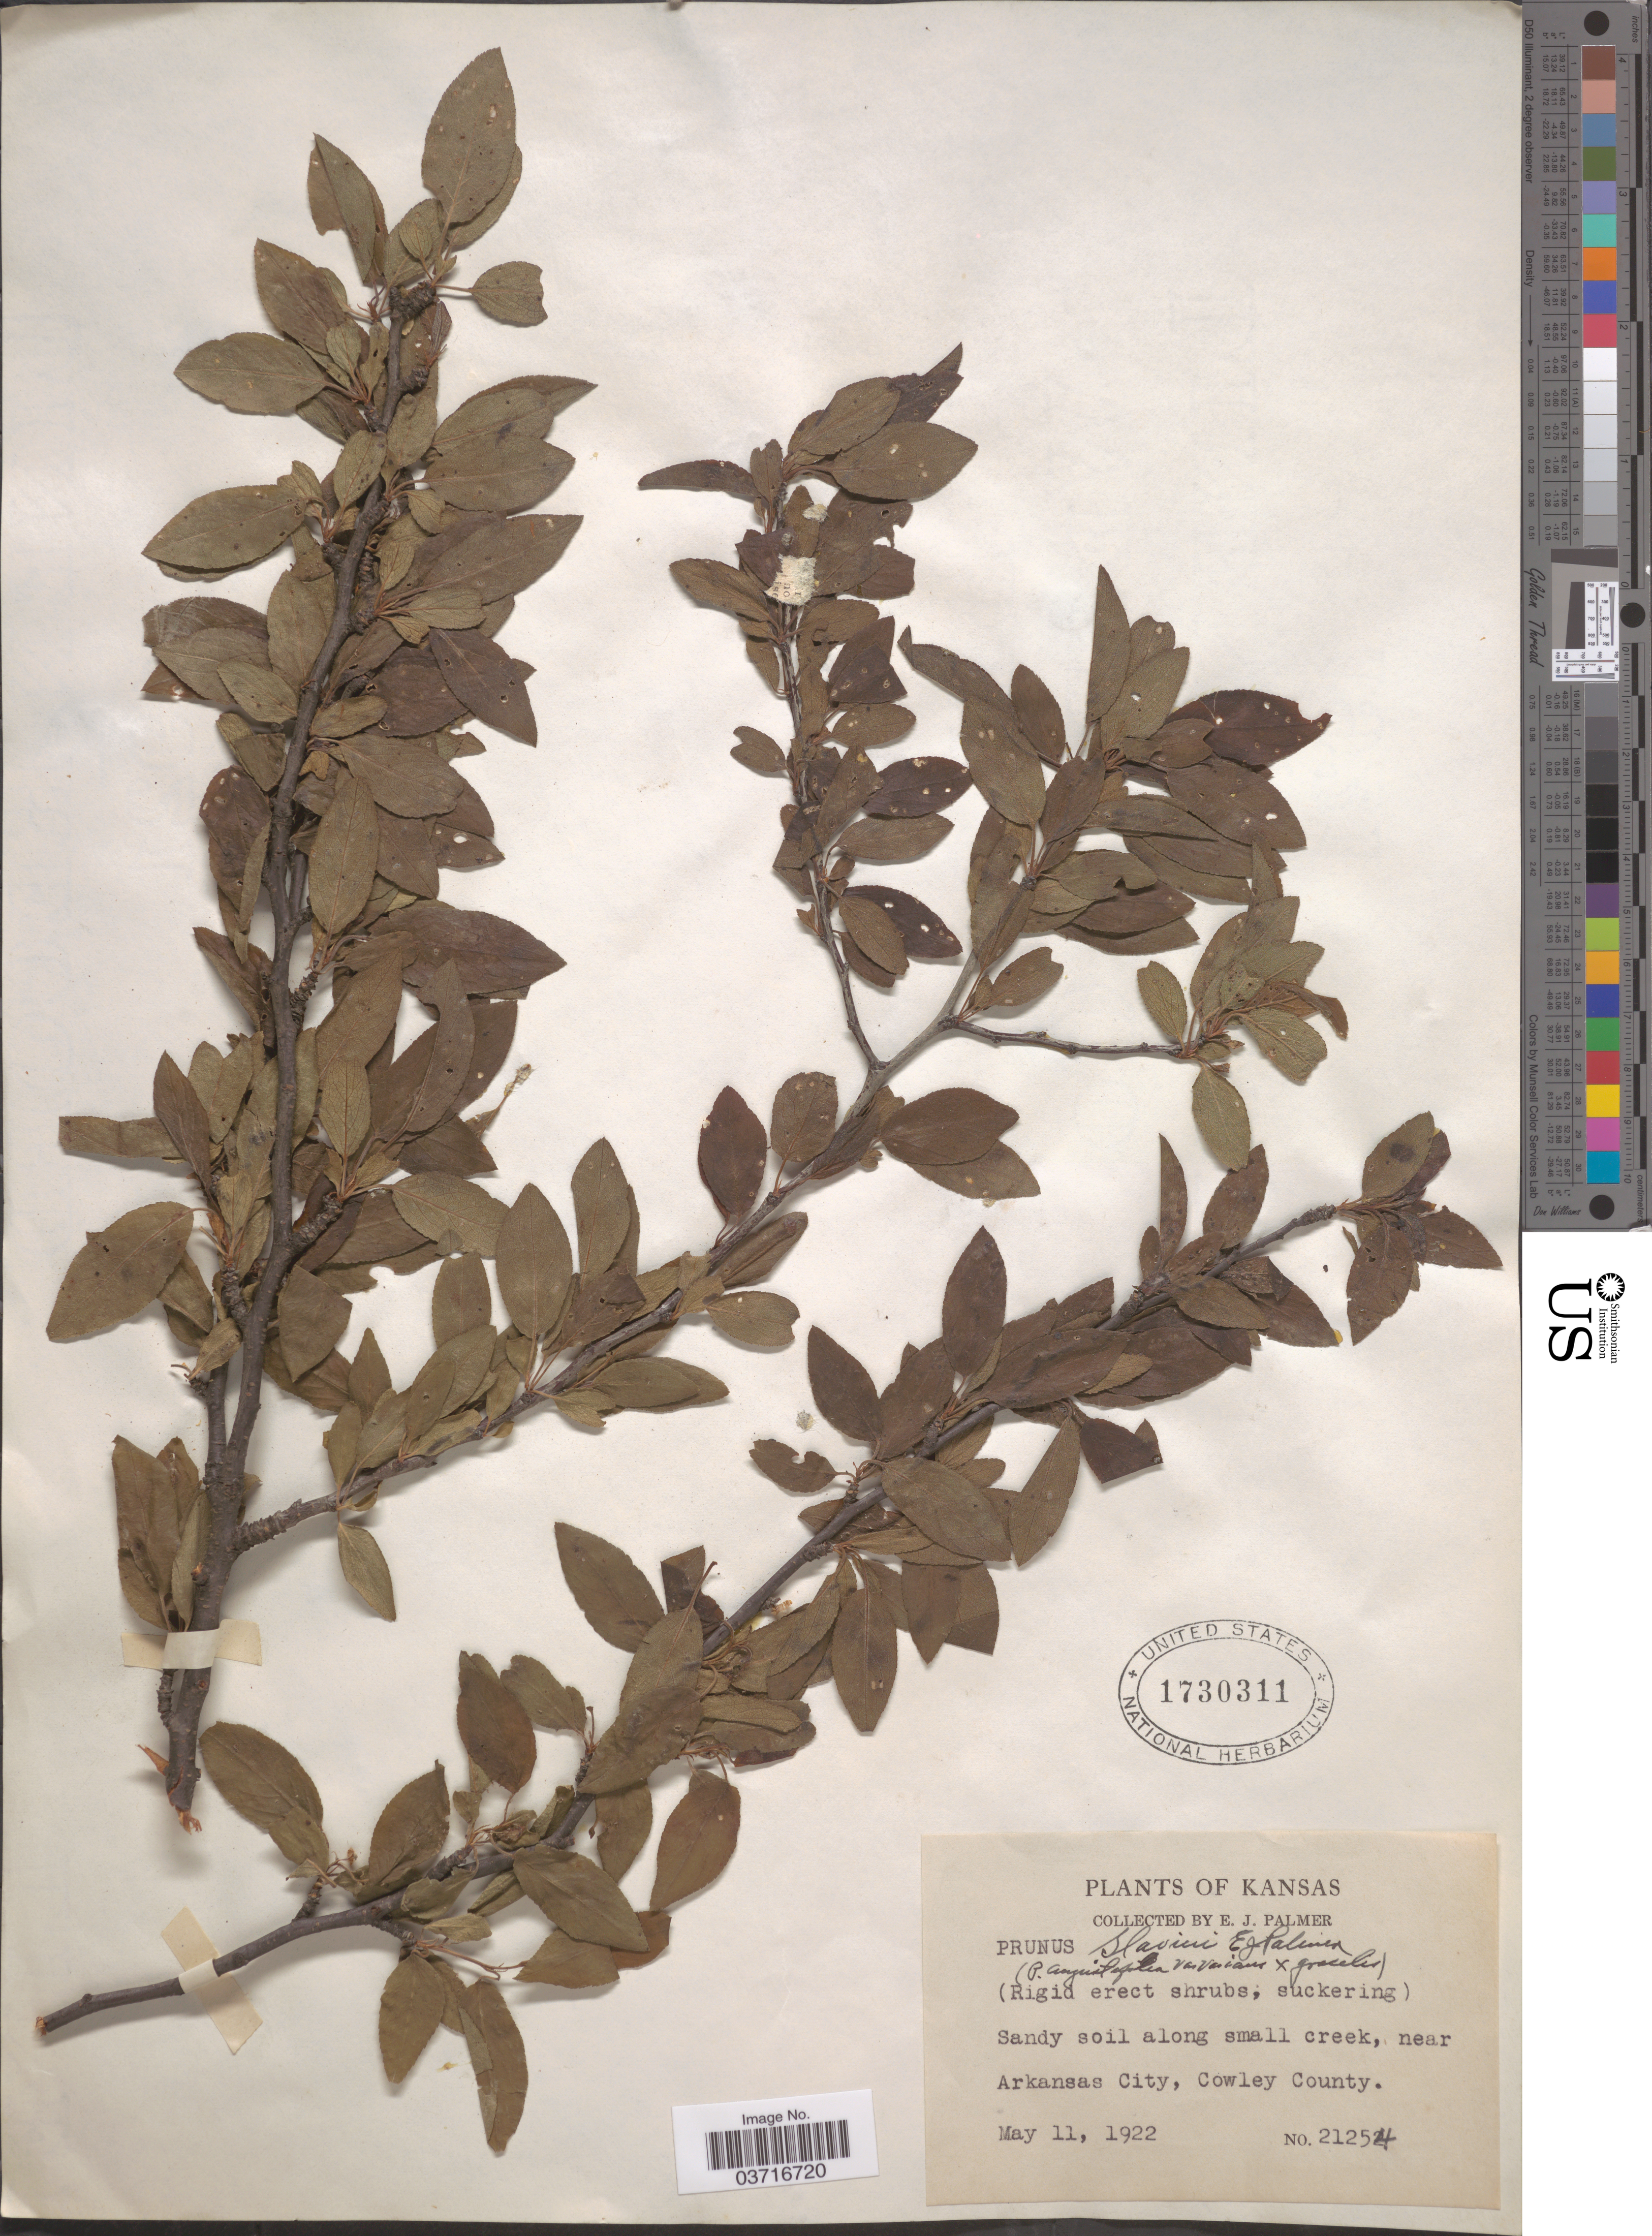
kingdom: Plantae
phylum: Tracheophyta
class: Magnoliopsida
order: Rosales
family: Rosaceae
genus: Prunus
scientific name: Prunus sp.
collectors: E. J. Palmer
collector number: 21254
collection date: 1922-05-11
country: United States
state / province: Kansas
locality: Near Arkansas City, Cowley County.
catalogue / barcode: US 1730311